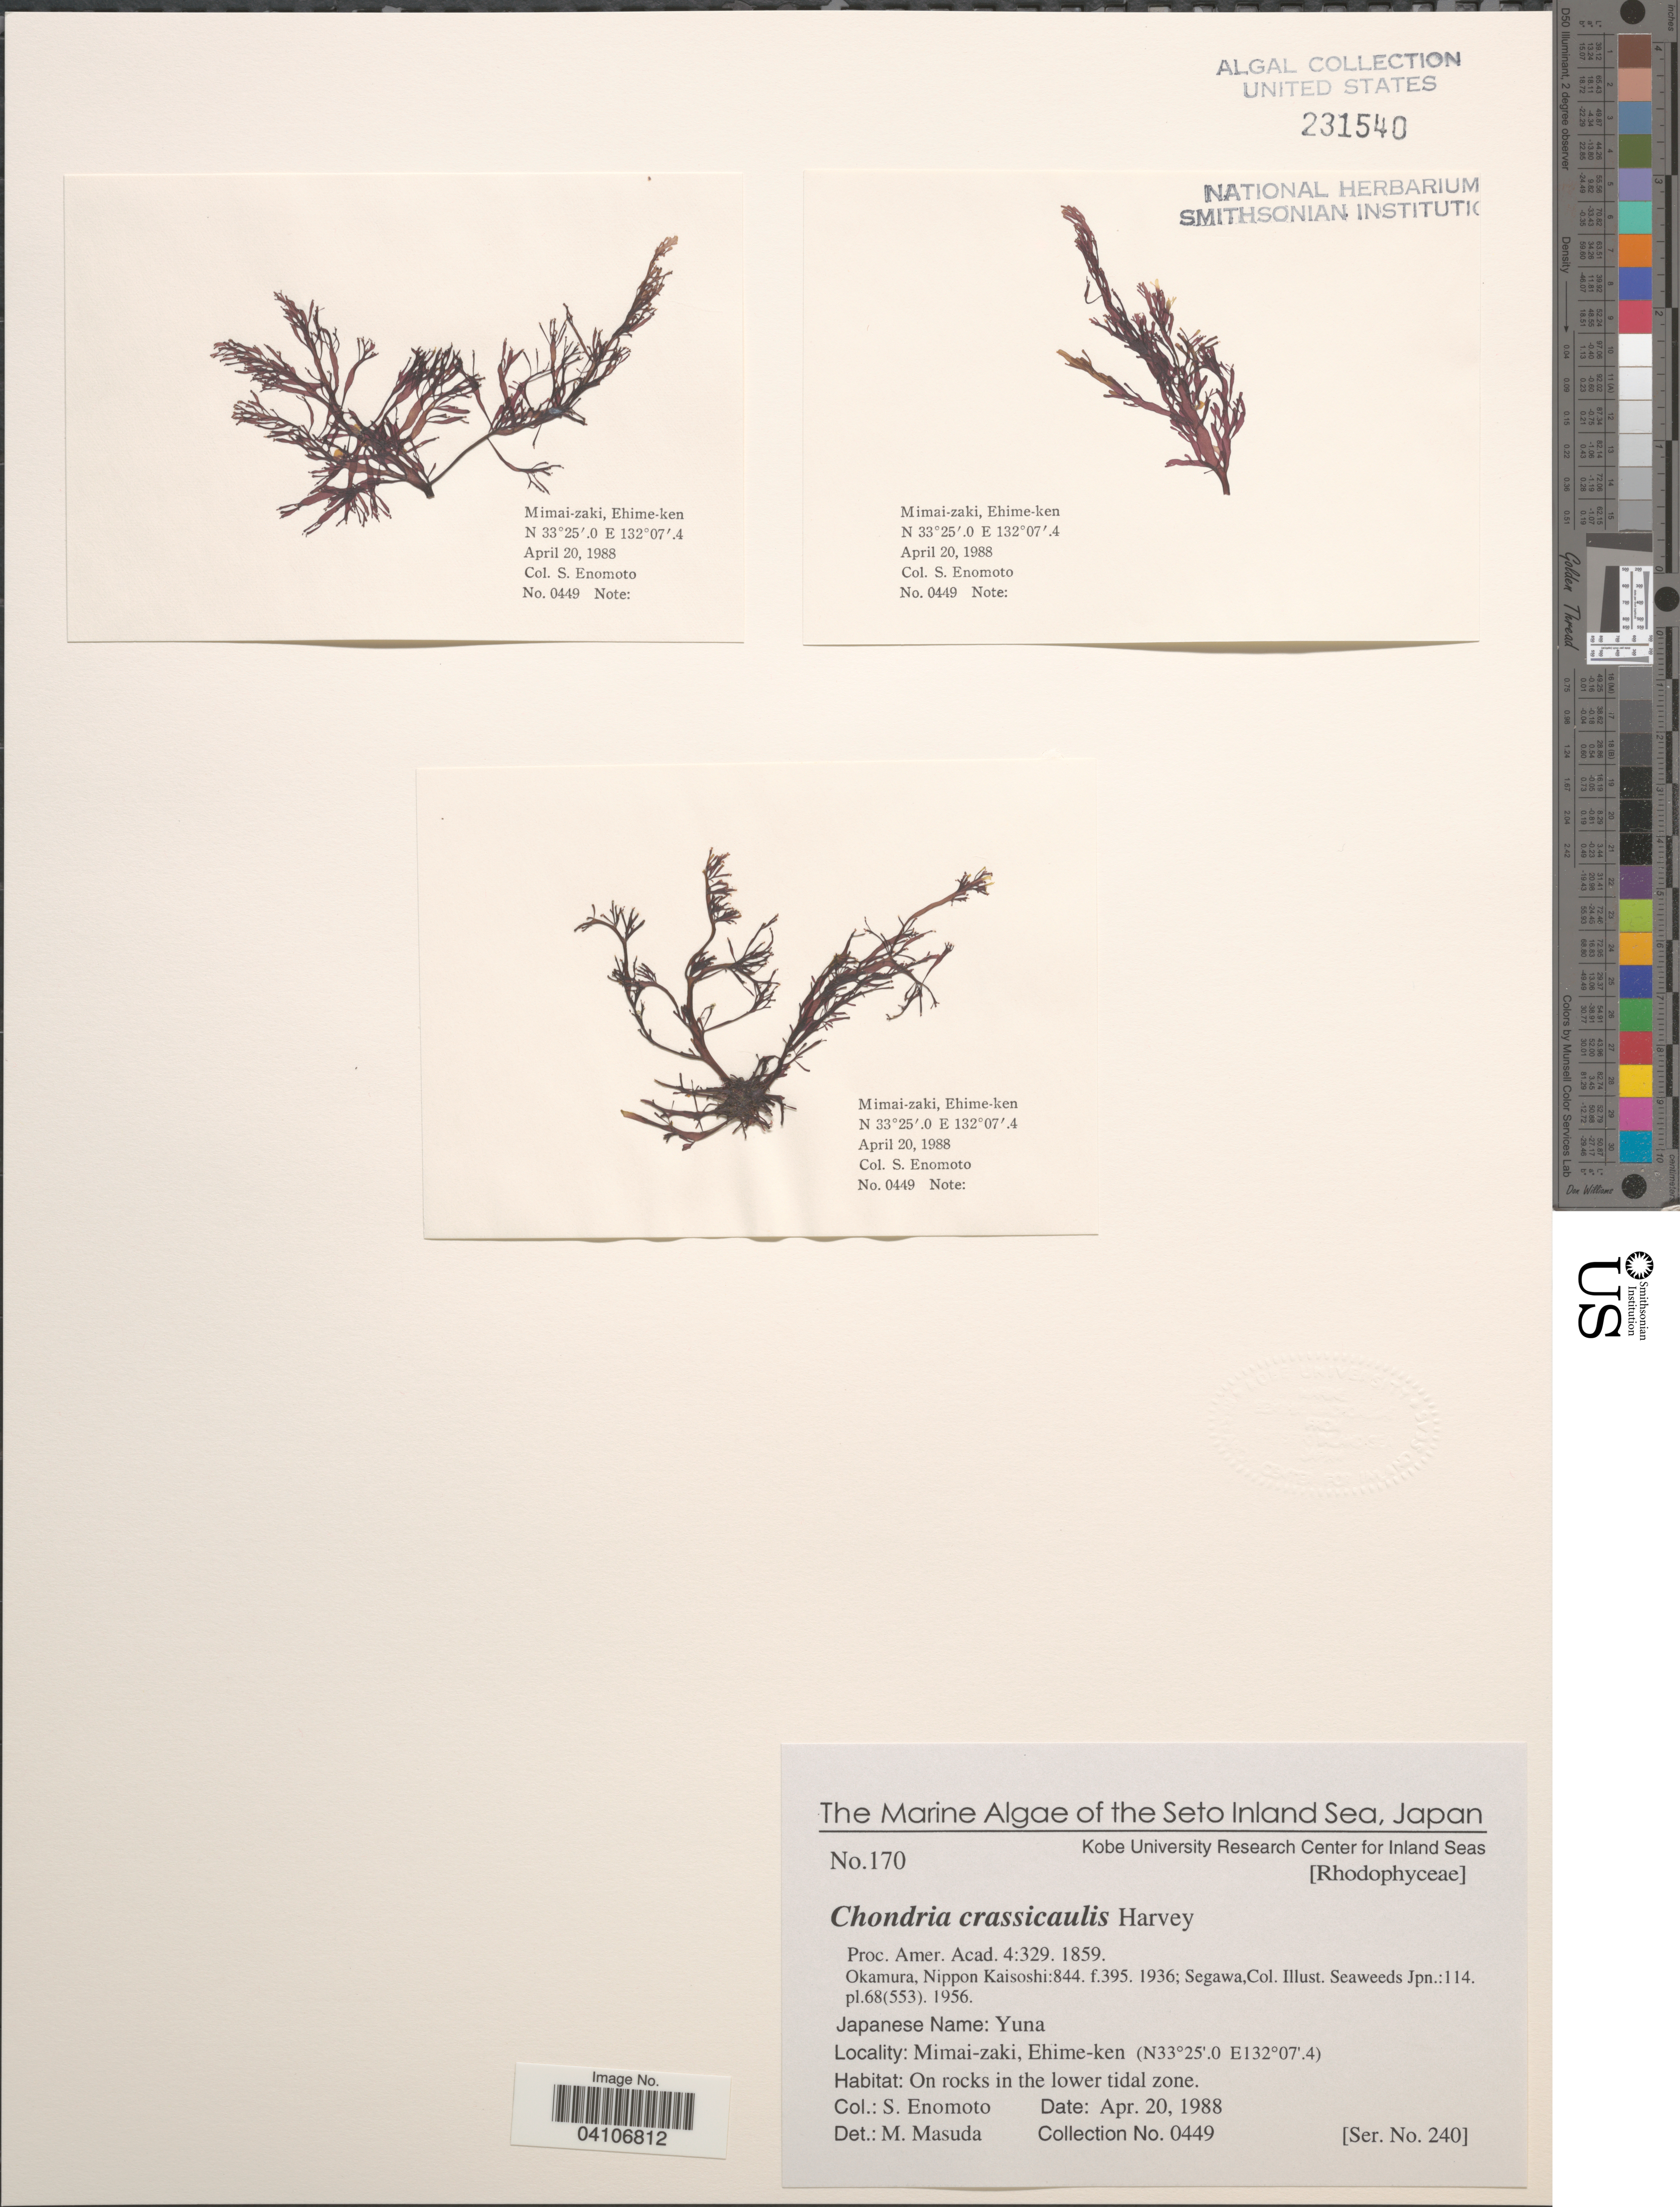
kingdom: Plantae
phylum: Rhodophyta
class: Florideophyceae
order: Ceramiales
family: Rhodomelaceae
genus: Chondria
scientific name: Chondria crassicaulis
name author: Harv.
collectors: S. Enomoto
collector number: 0449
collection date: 1988-04-20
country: Japan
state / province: Ehime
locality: The Seto Inland Sea. Mimai-zaki, Ehime-ken. On rocks in the lower tidal zone.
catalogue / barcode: US 231540